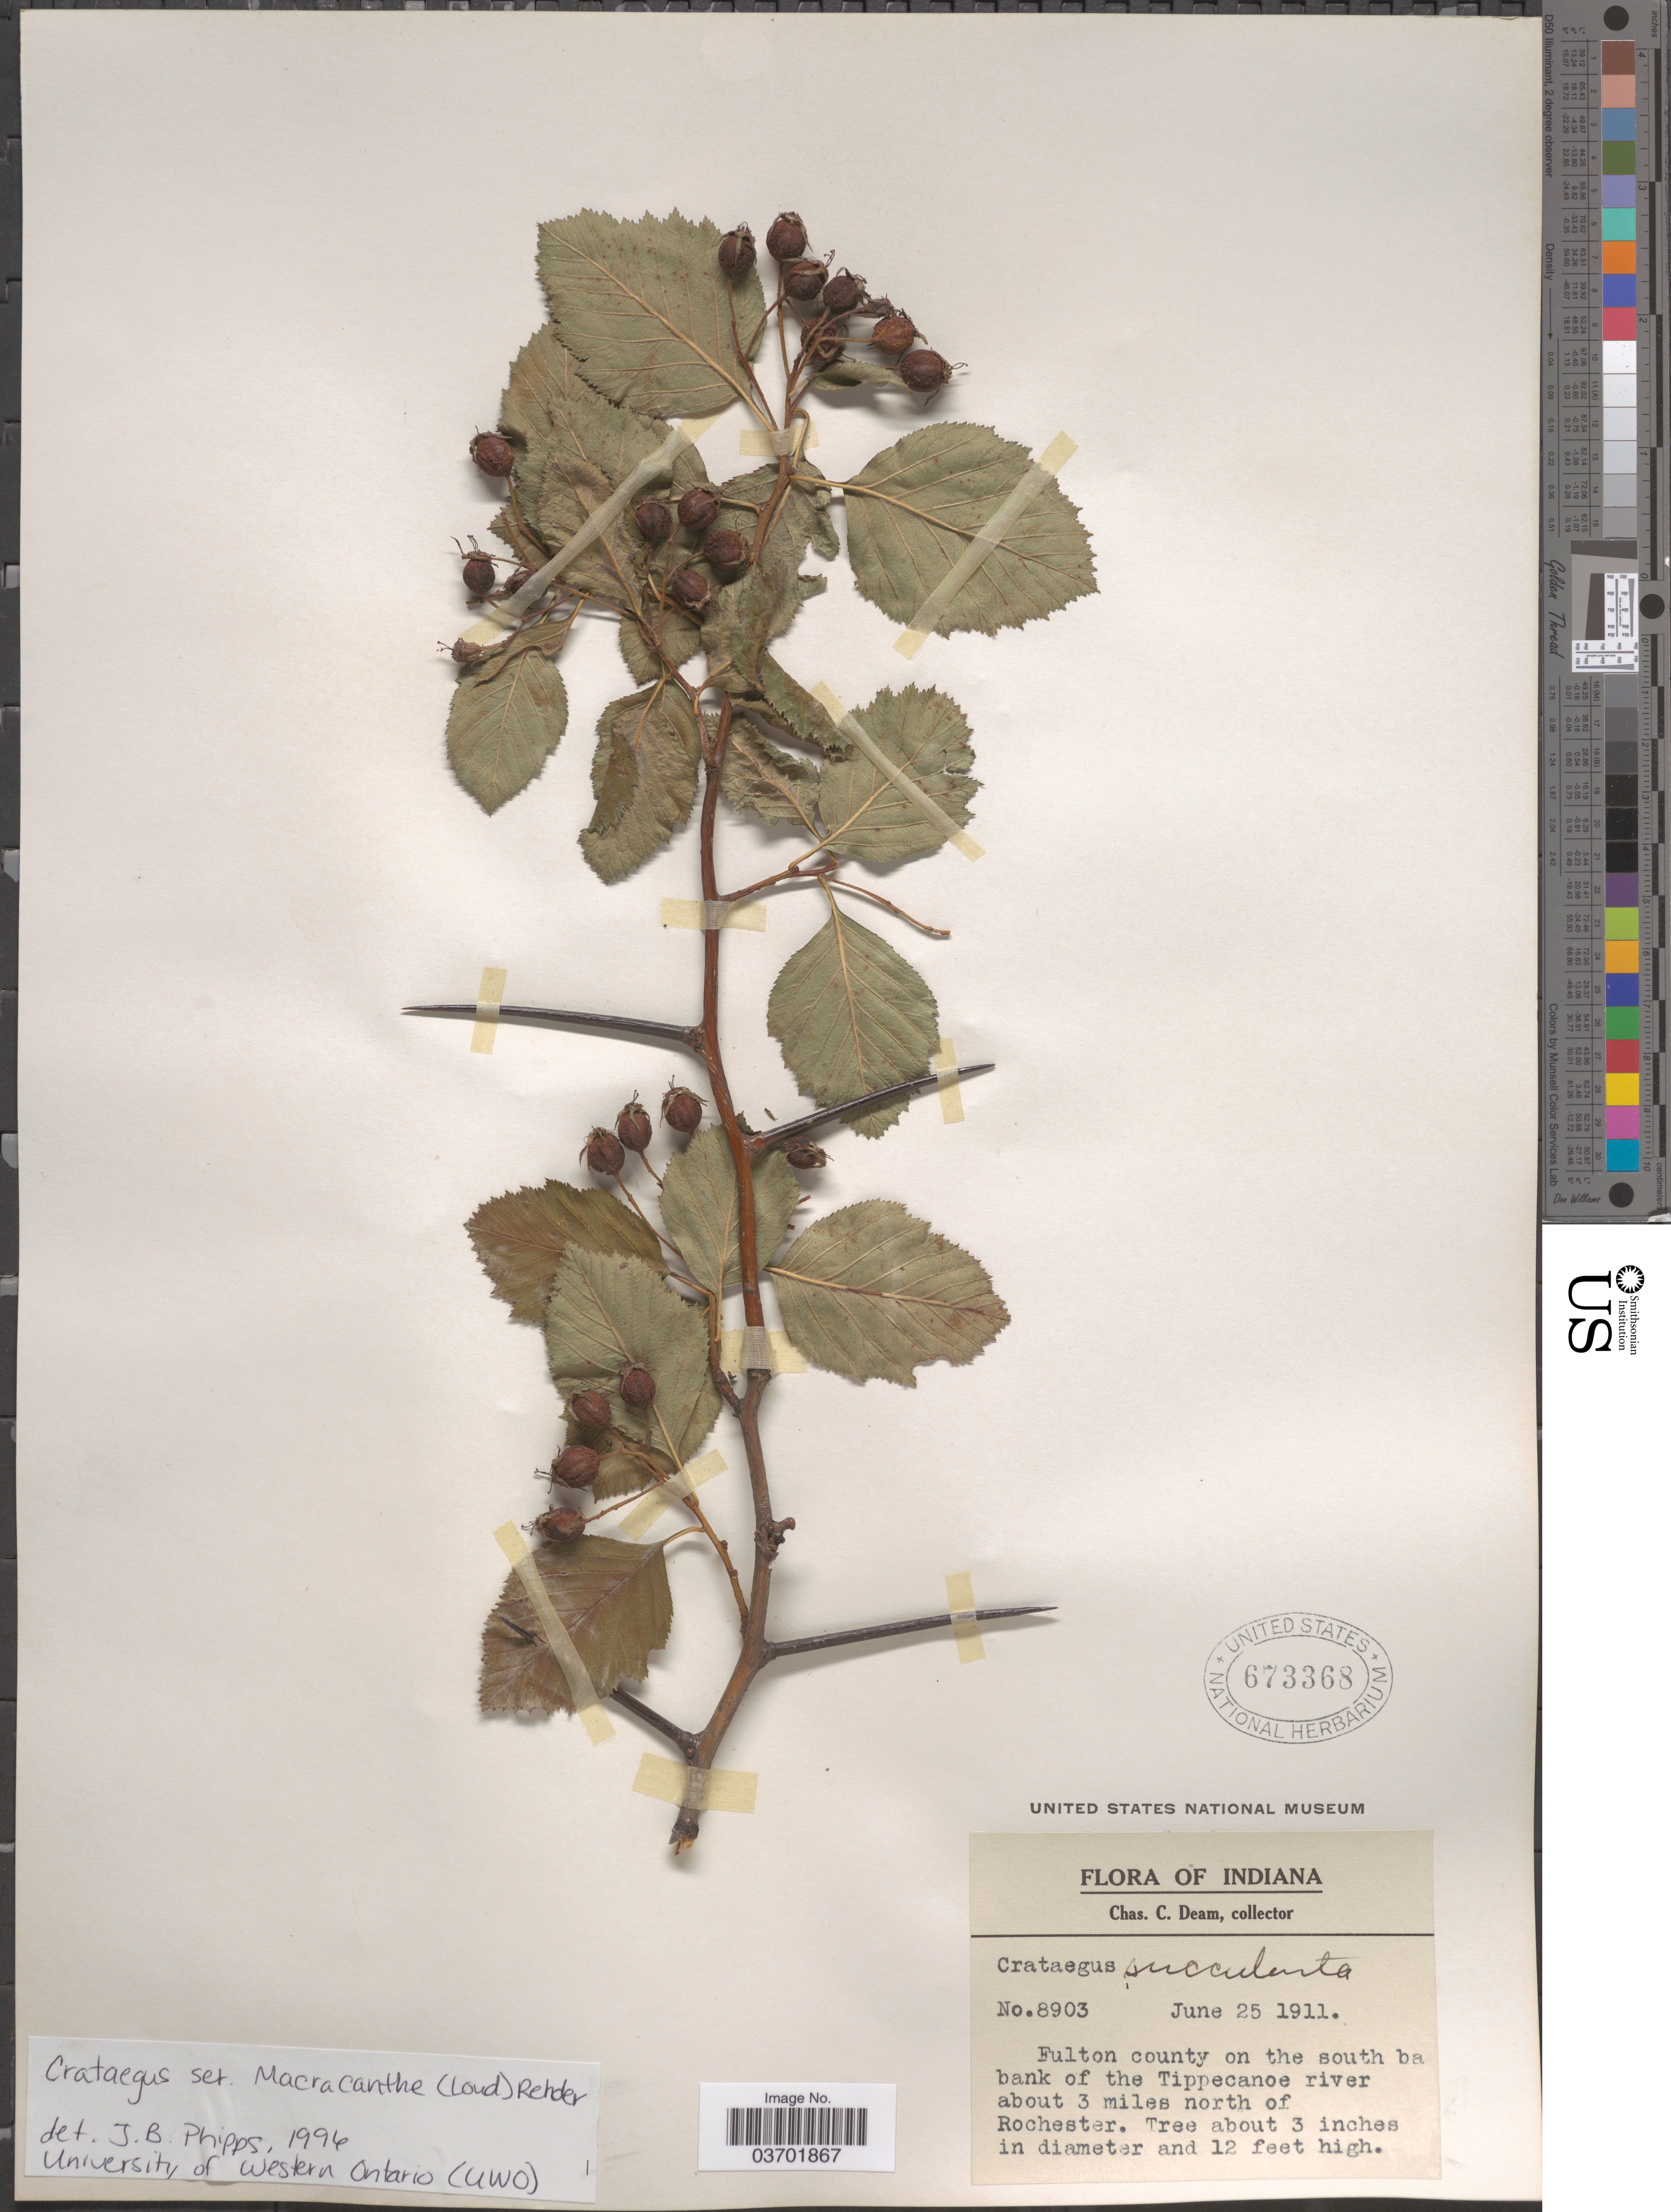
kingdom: Plantae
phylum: Tracheophyta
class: Magnoliopsida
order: Rosales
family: Rosaceae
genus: Crataegus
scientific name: Crataegus succulenta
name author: Schrad. ex Link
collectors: C. C. Deam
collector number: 8903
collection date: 1911-06-25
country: United States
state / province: Indiana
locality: Fulton county on the south bank of the Tippecanoe river about 3 miles north of Rochester.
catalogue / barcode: US 673368